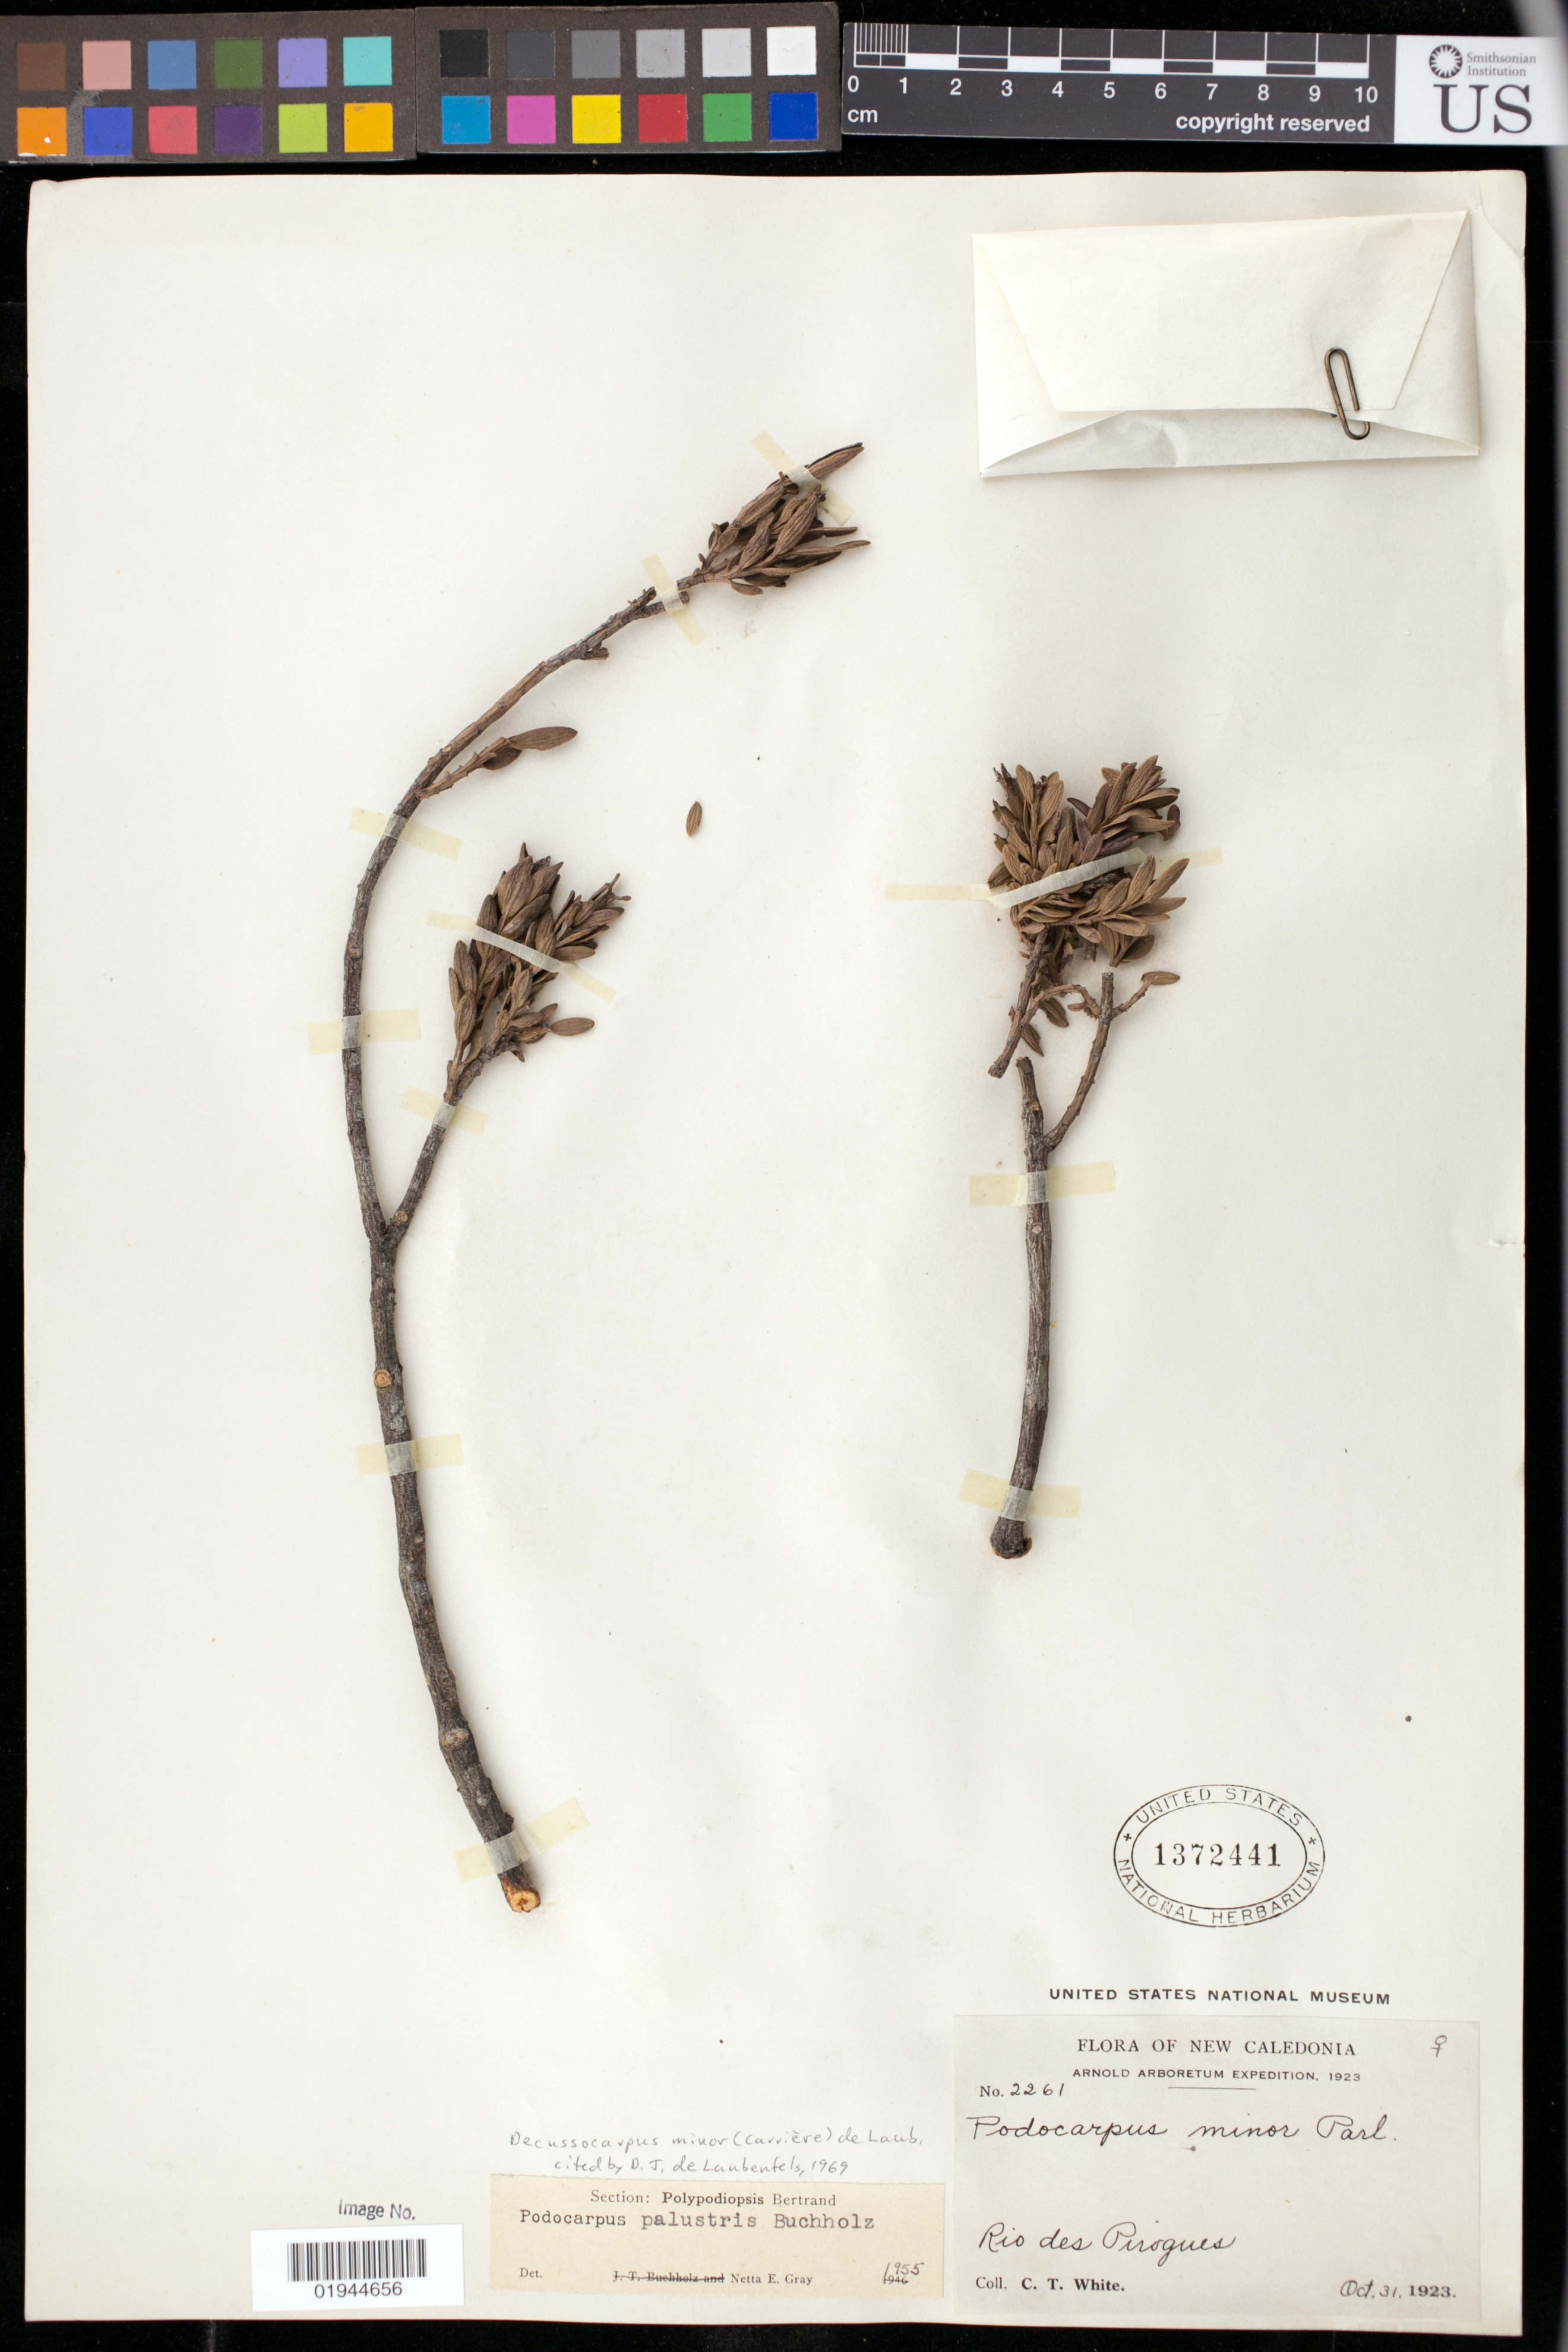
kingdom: Plantae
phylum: Tracheophyta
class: Pinopsida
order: Pinales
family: Podocarpaceae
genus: Decussocarpus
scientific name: Decussocarpus minus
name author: (Carrière) de Laub.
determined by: Laubenfels, D. J. de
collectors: C. T. White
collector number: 2261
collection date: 1923-10-31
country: New Caledonia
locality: Rio des Pirogues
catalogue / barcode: US 1372441